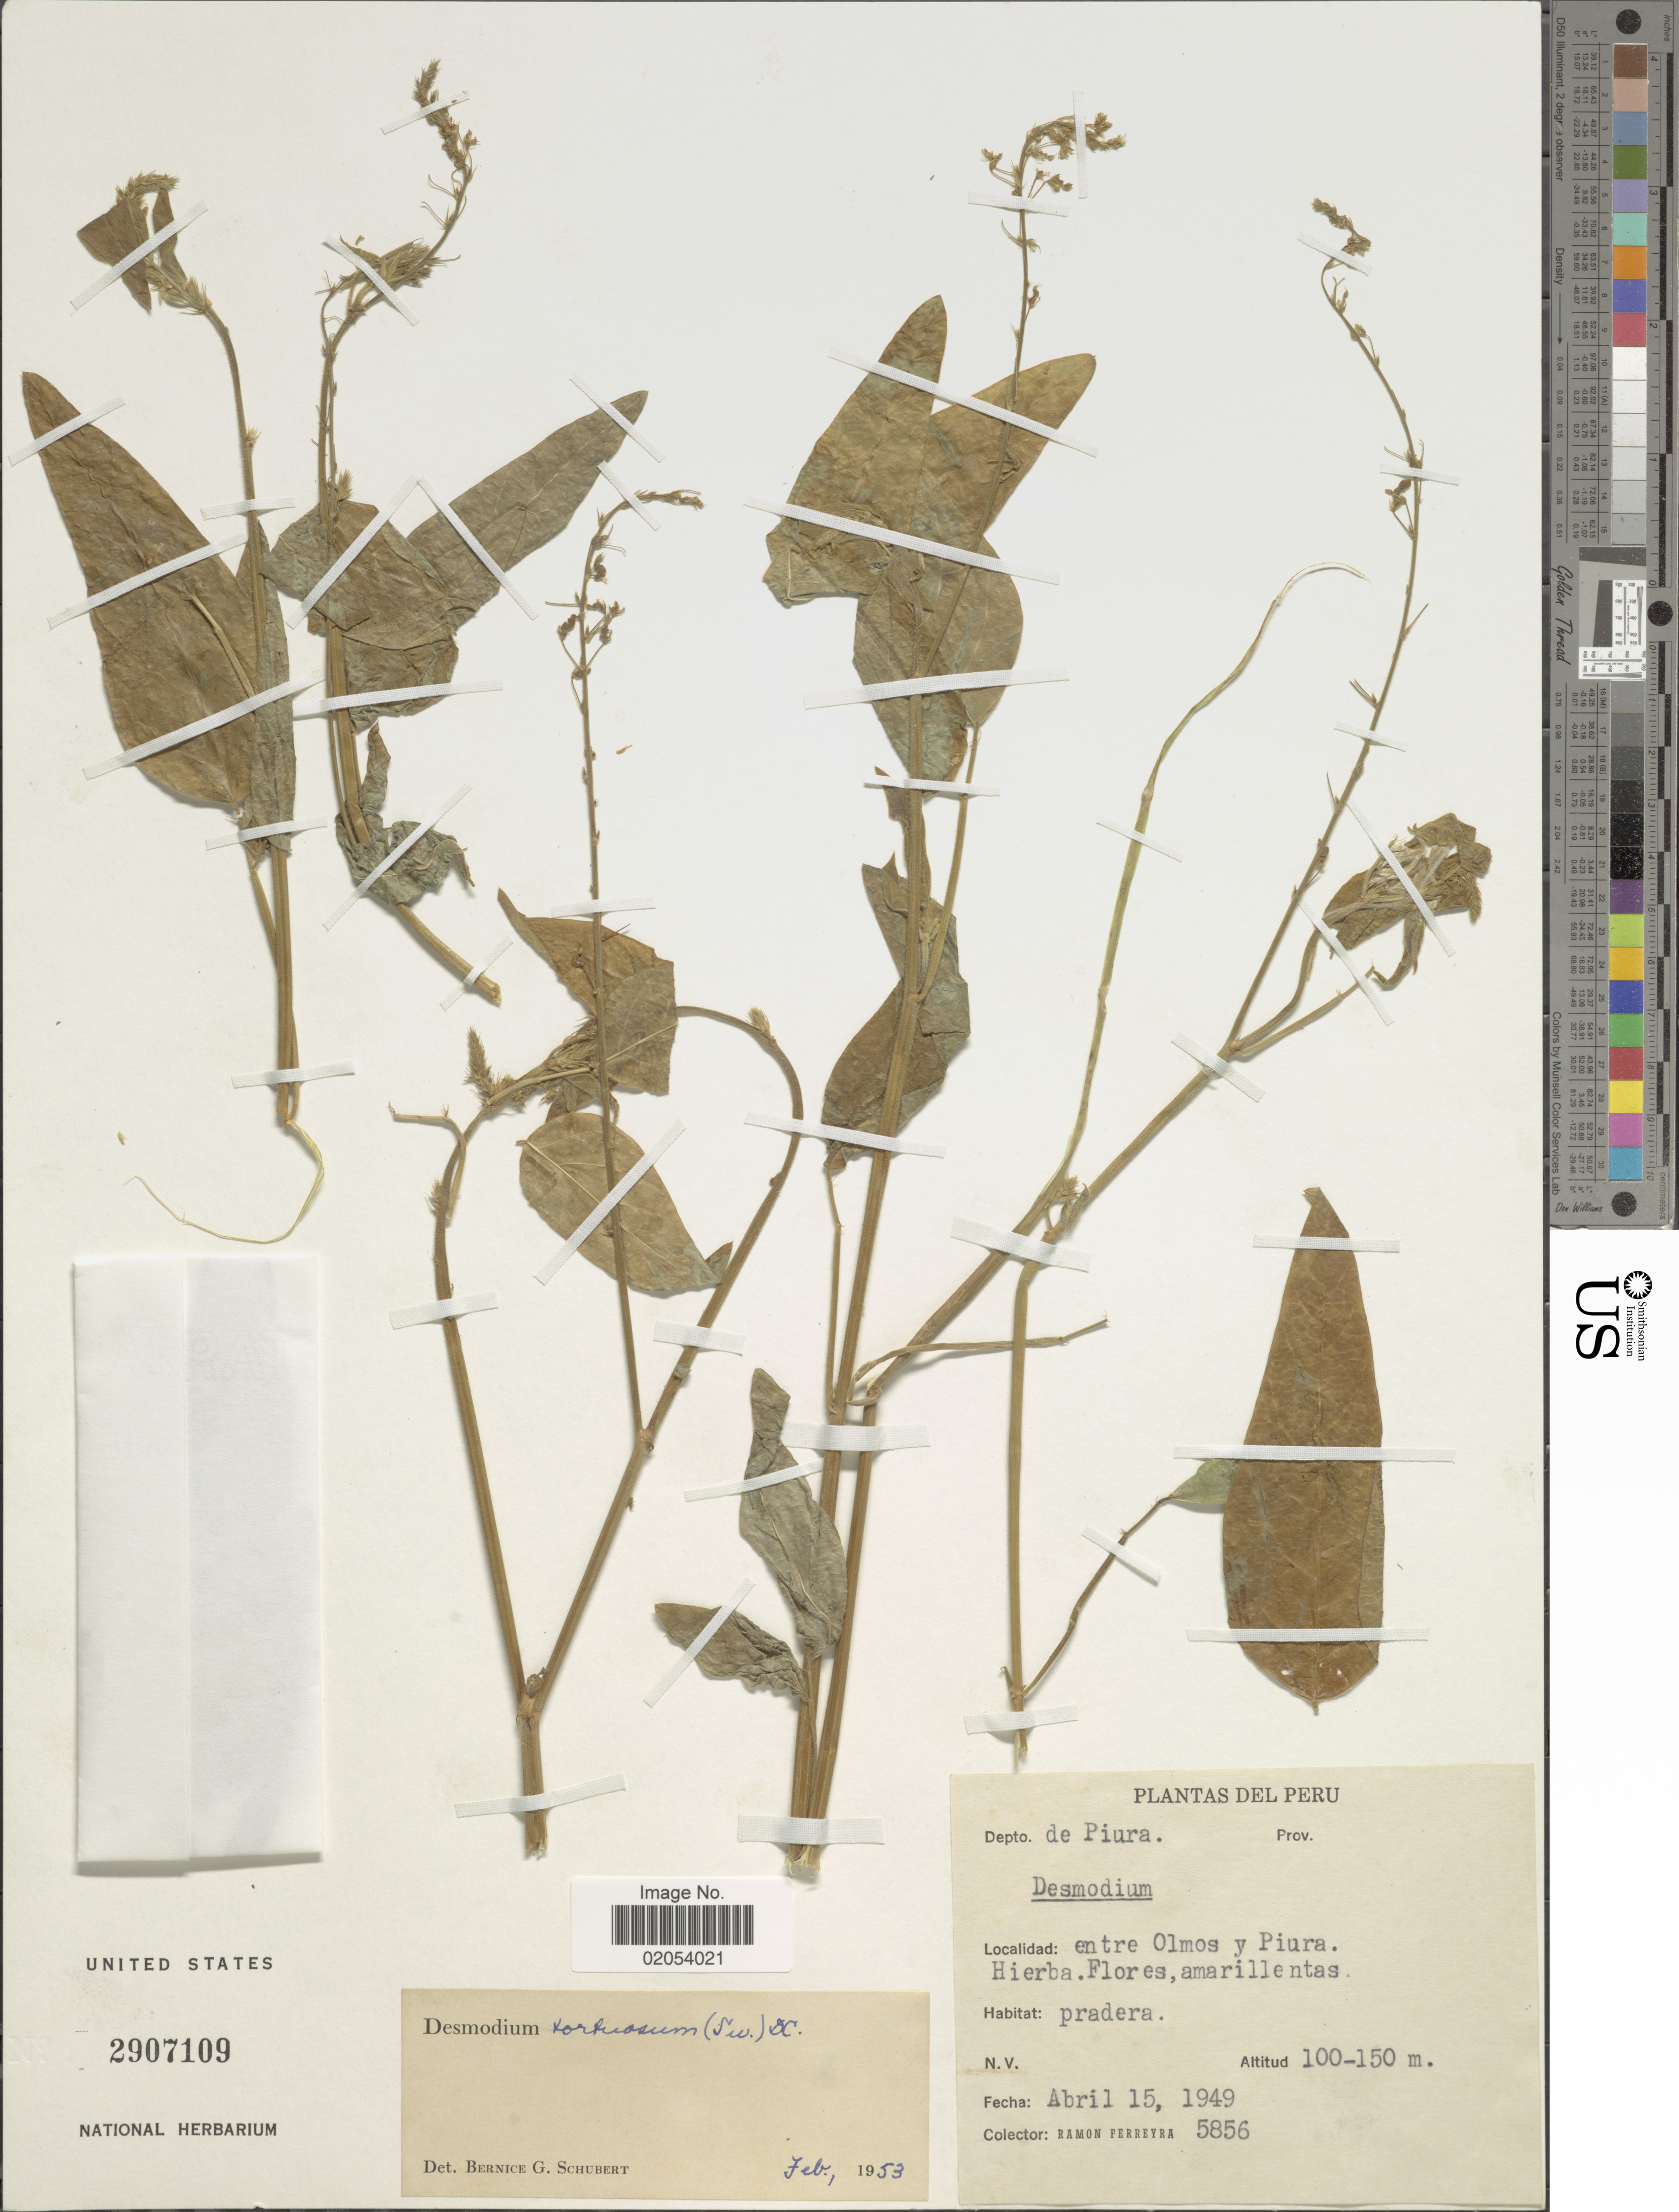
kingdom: Plantae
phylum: Tracheophyta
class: Magnoliopsida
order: Fabales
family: Fabaceae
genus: Desmodium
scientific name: Desmodium tortuosum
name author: (Sw.) DC.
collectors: R. A. Ferreyra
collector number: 5856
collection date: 1949-04-15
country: Peru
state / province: Piura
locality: Entre Olmos y Piura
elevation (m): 100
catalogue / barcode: US 2907109